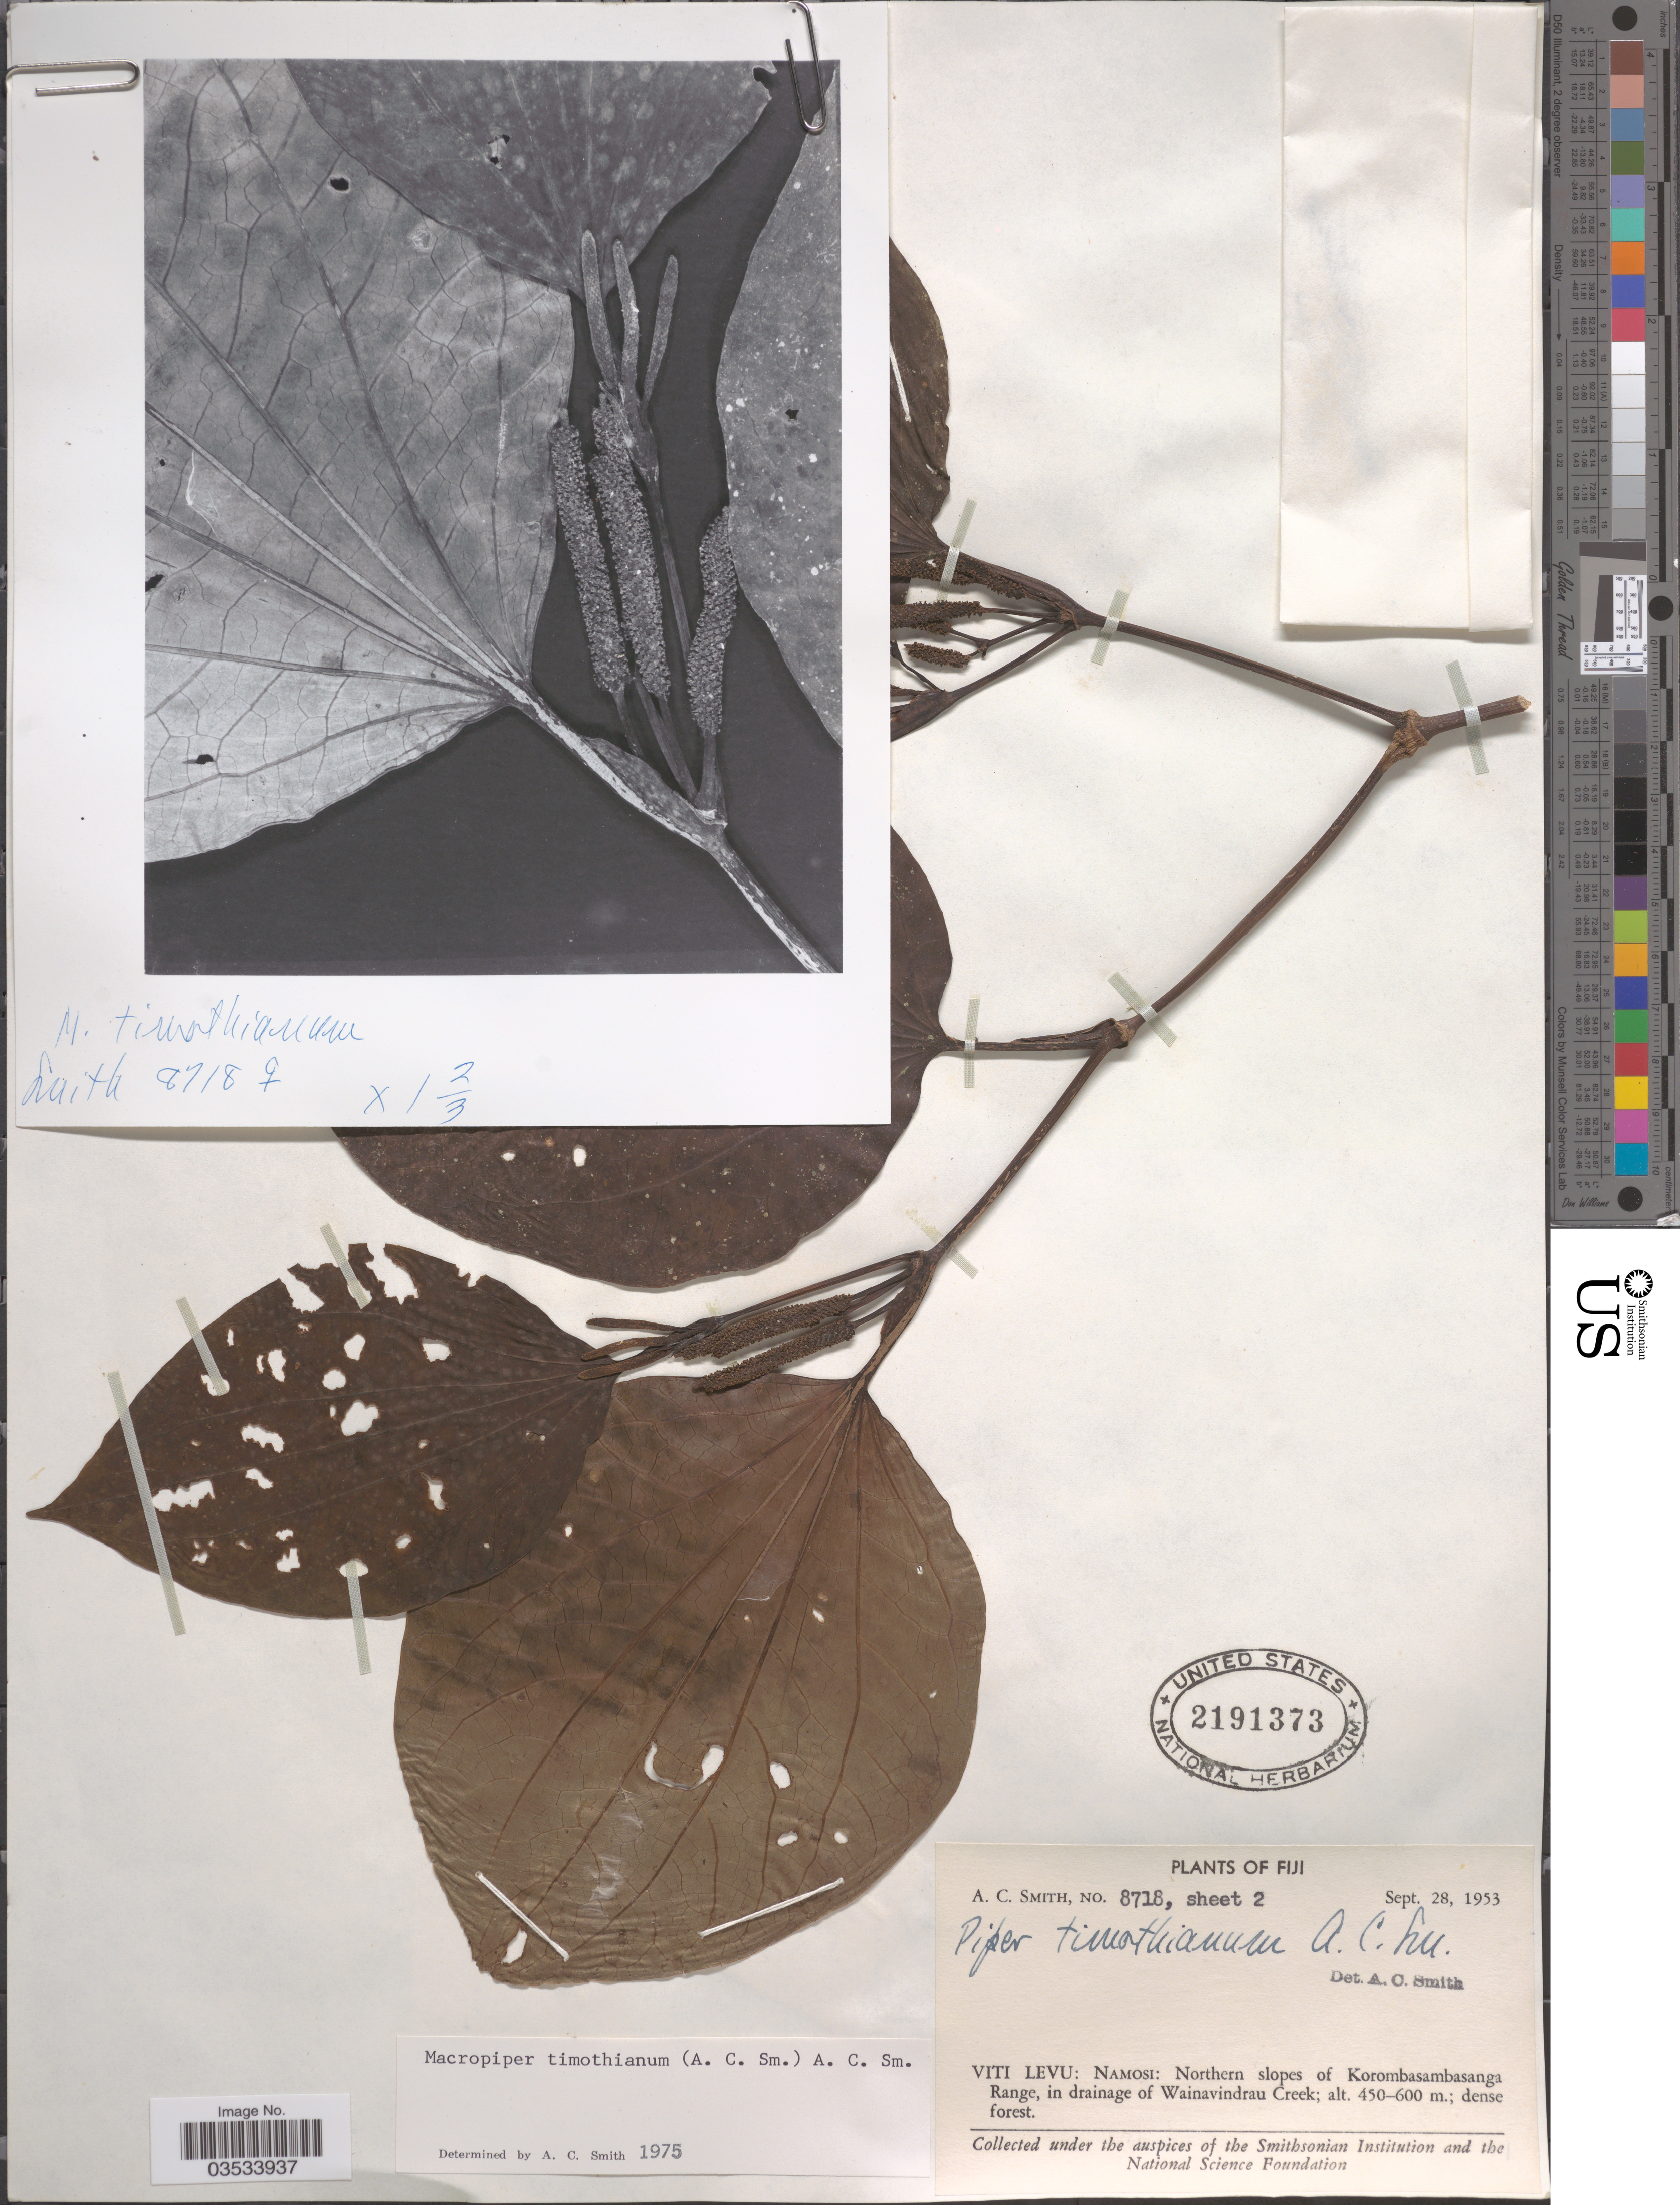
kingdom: Plantae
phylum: Tracheophyta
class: Magnoliopsida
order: Piperales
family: Piperaceae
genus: Piper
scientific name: Piper timothianum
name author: A.C. Sm.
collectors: A. C. Smith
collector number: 8718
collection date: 1953-09-28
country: Fiji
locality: Viti Levu: Namosi: Northern slopes of Korombasambasanga Range, in drainage of Wainavindrau Creek.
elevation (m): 450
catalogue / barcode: US 2191373